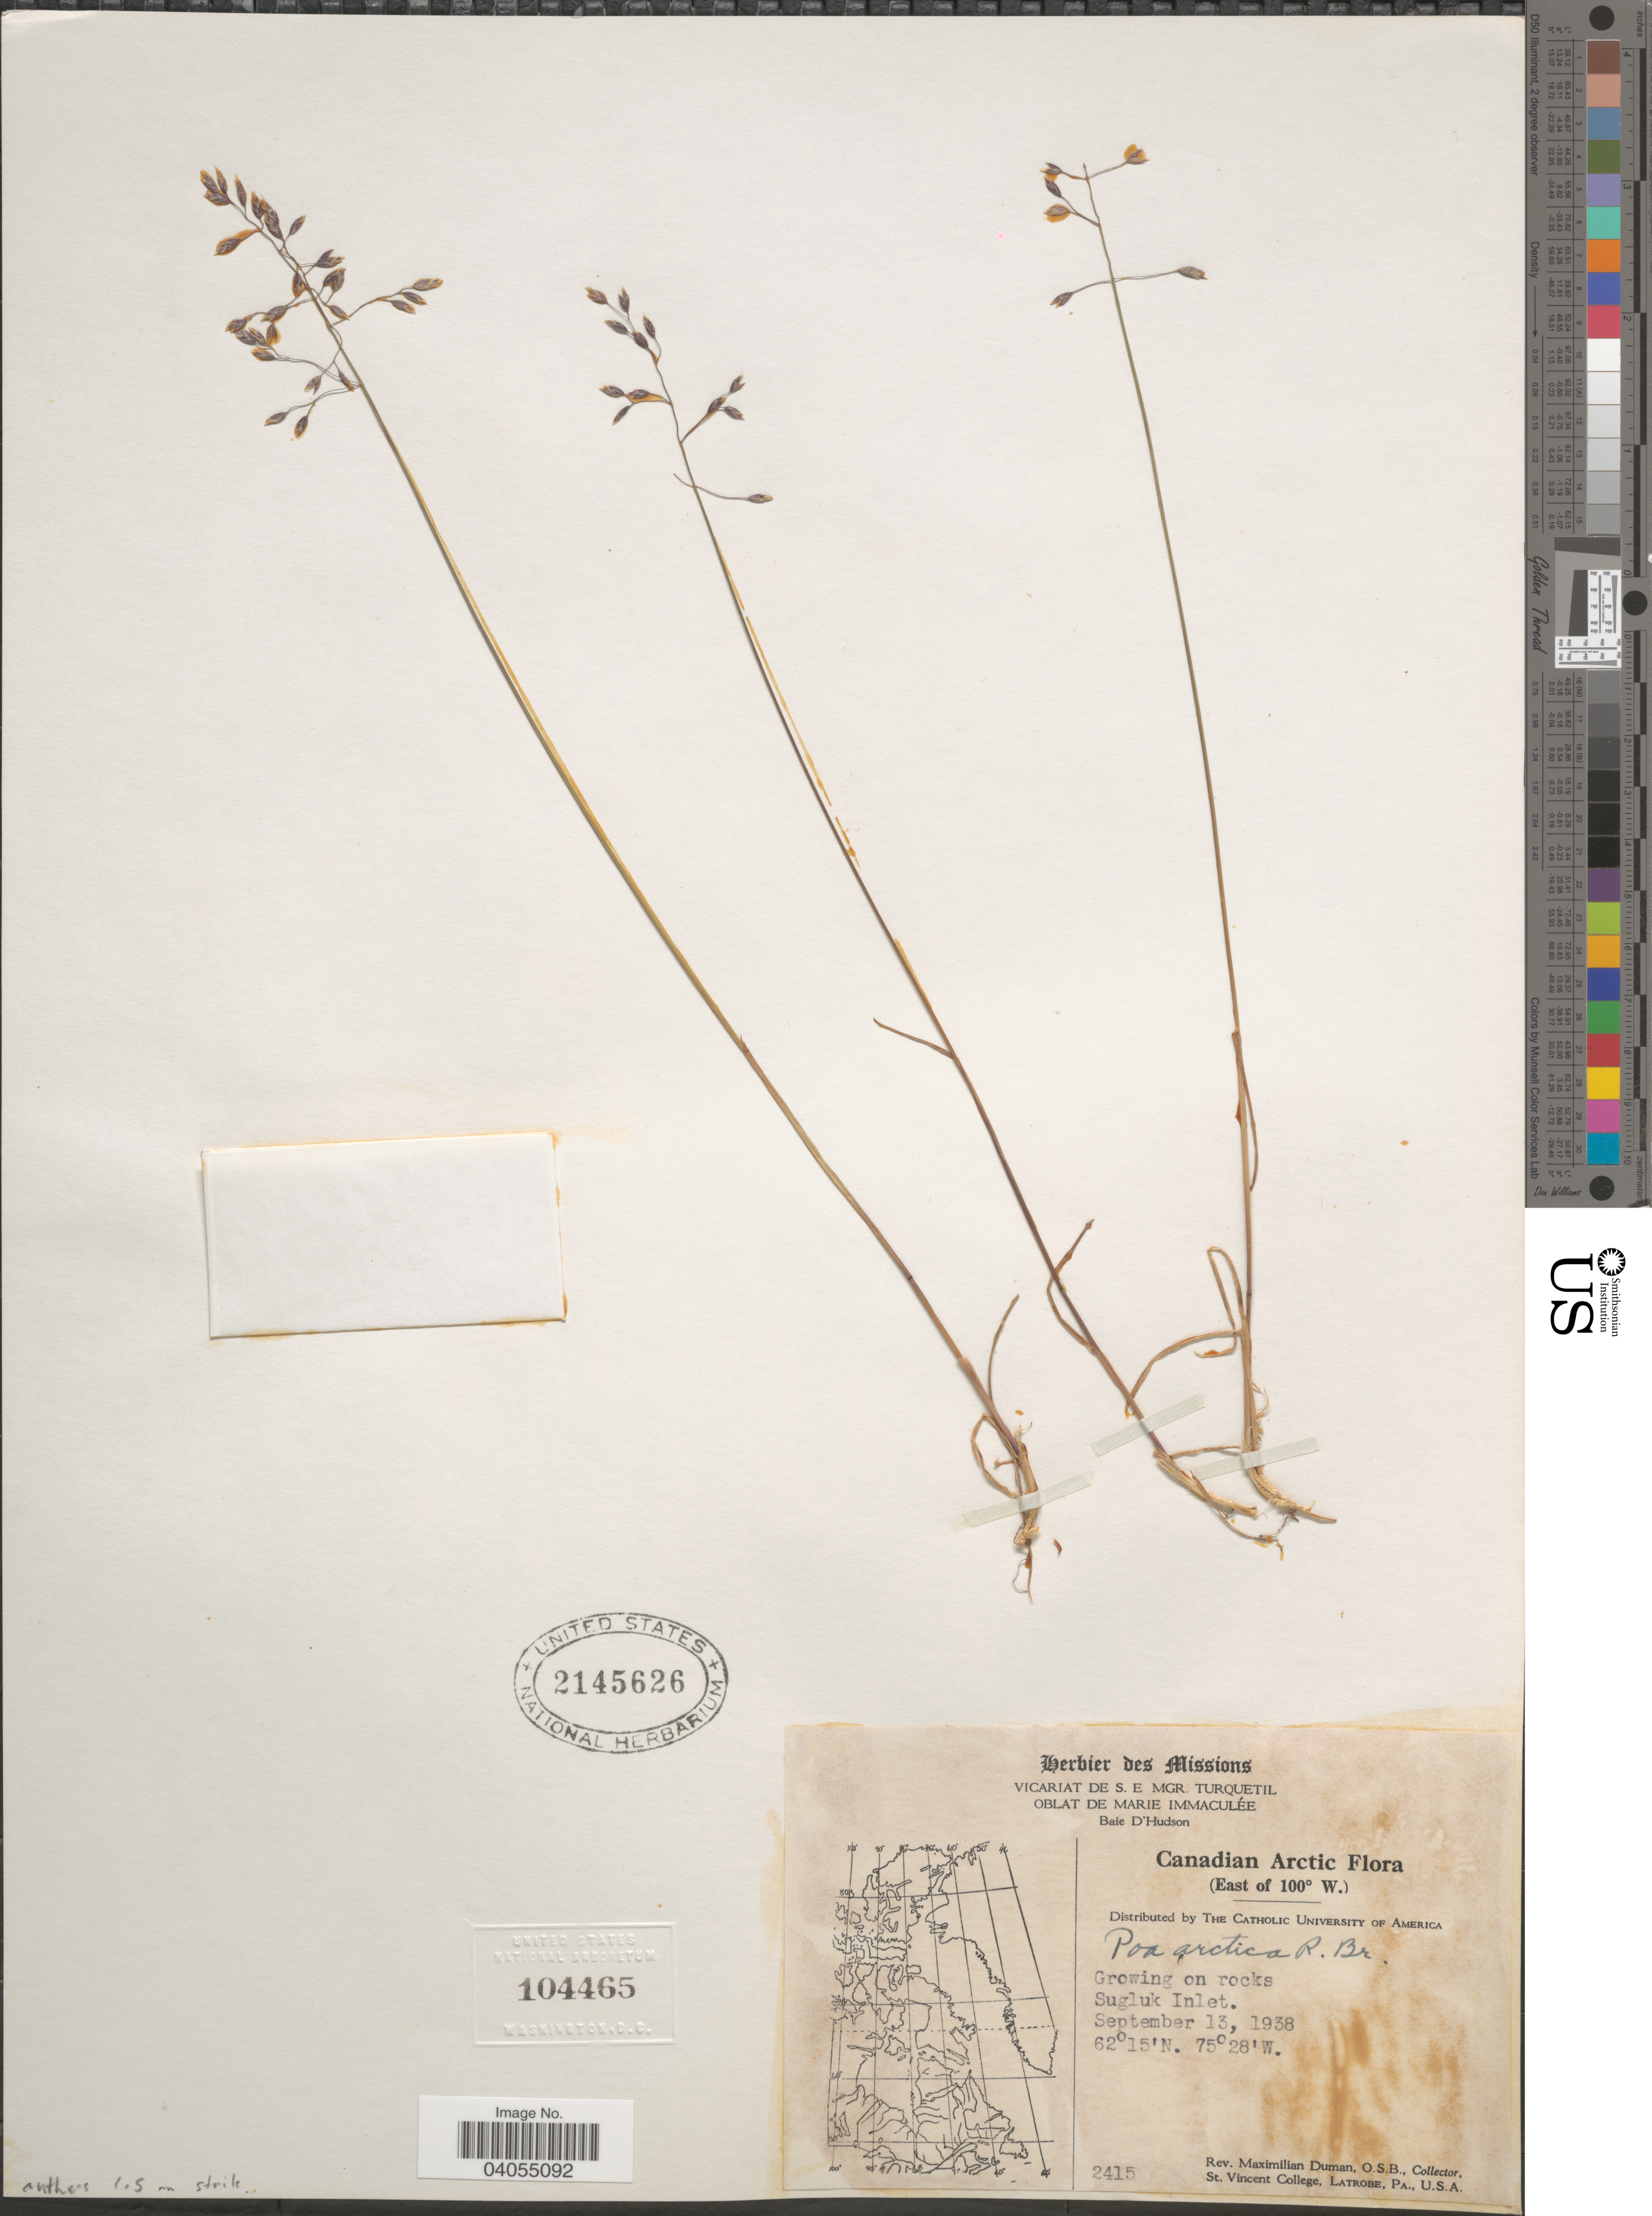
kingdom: Plantae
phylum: Tracheophyta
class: Liliopsida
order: Poales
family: Poaceae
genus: Poa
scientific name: Poa arctica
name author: R. Br.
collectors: M. Duman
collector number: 2415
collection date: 1938-09-13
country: Canada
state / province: Quebec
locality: Canadian Arctic (East of 100° W.) Sugluk Inlet.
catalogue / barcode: US 2145626